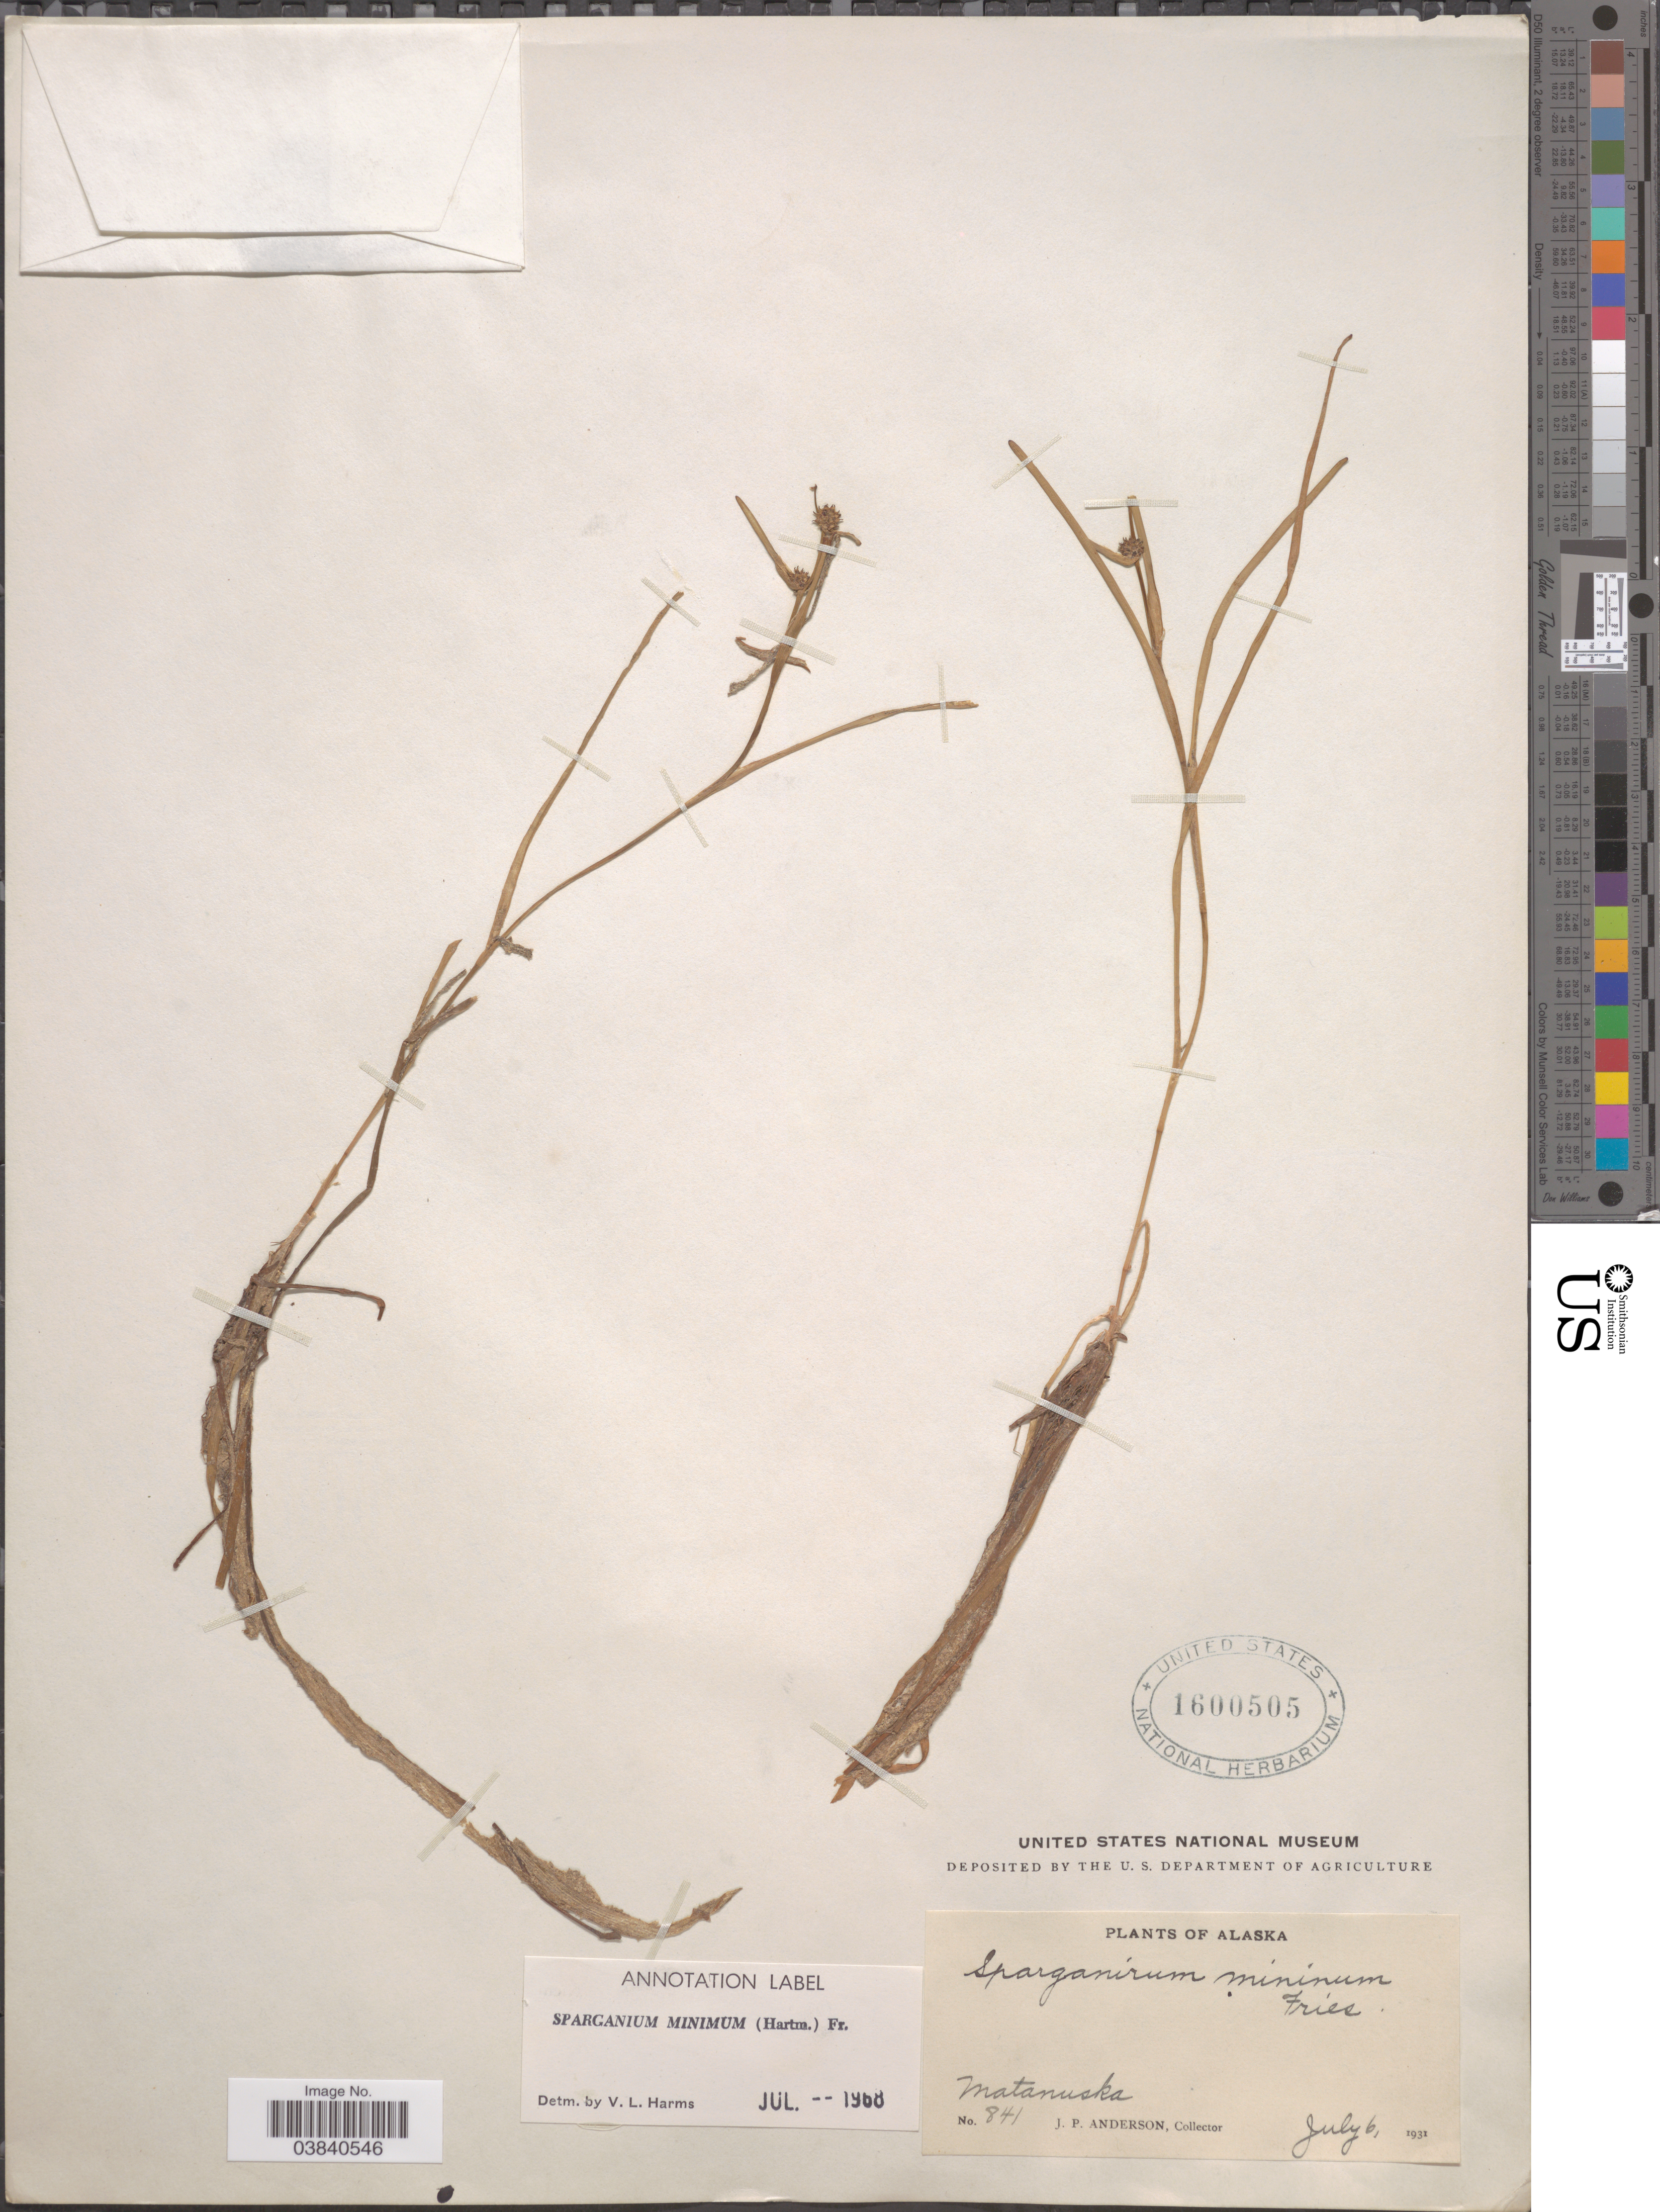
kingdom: Plantae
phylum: Tracheophyta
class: Liliopsida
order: Poales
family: Typhaceae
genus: Sparganium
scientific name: Sparganium minimum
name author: Wallr.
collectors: J. P. Anderson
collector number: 841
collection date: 1931-07-06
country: United States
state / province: Alaska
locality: Matanuska.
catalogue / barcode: US 1600505